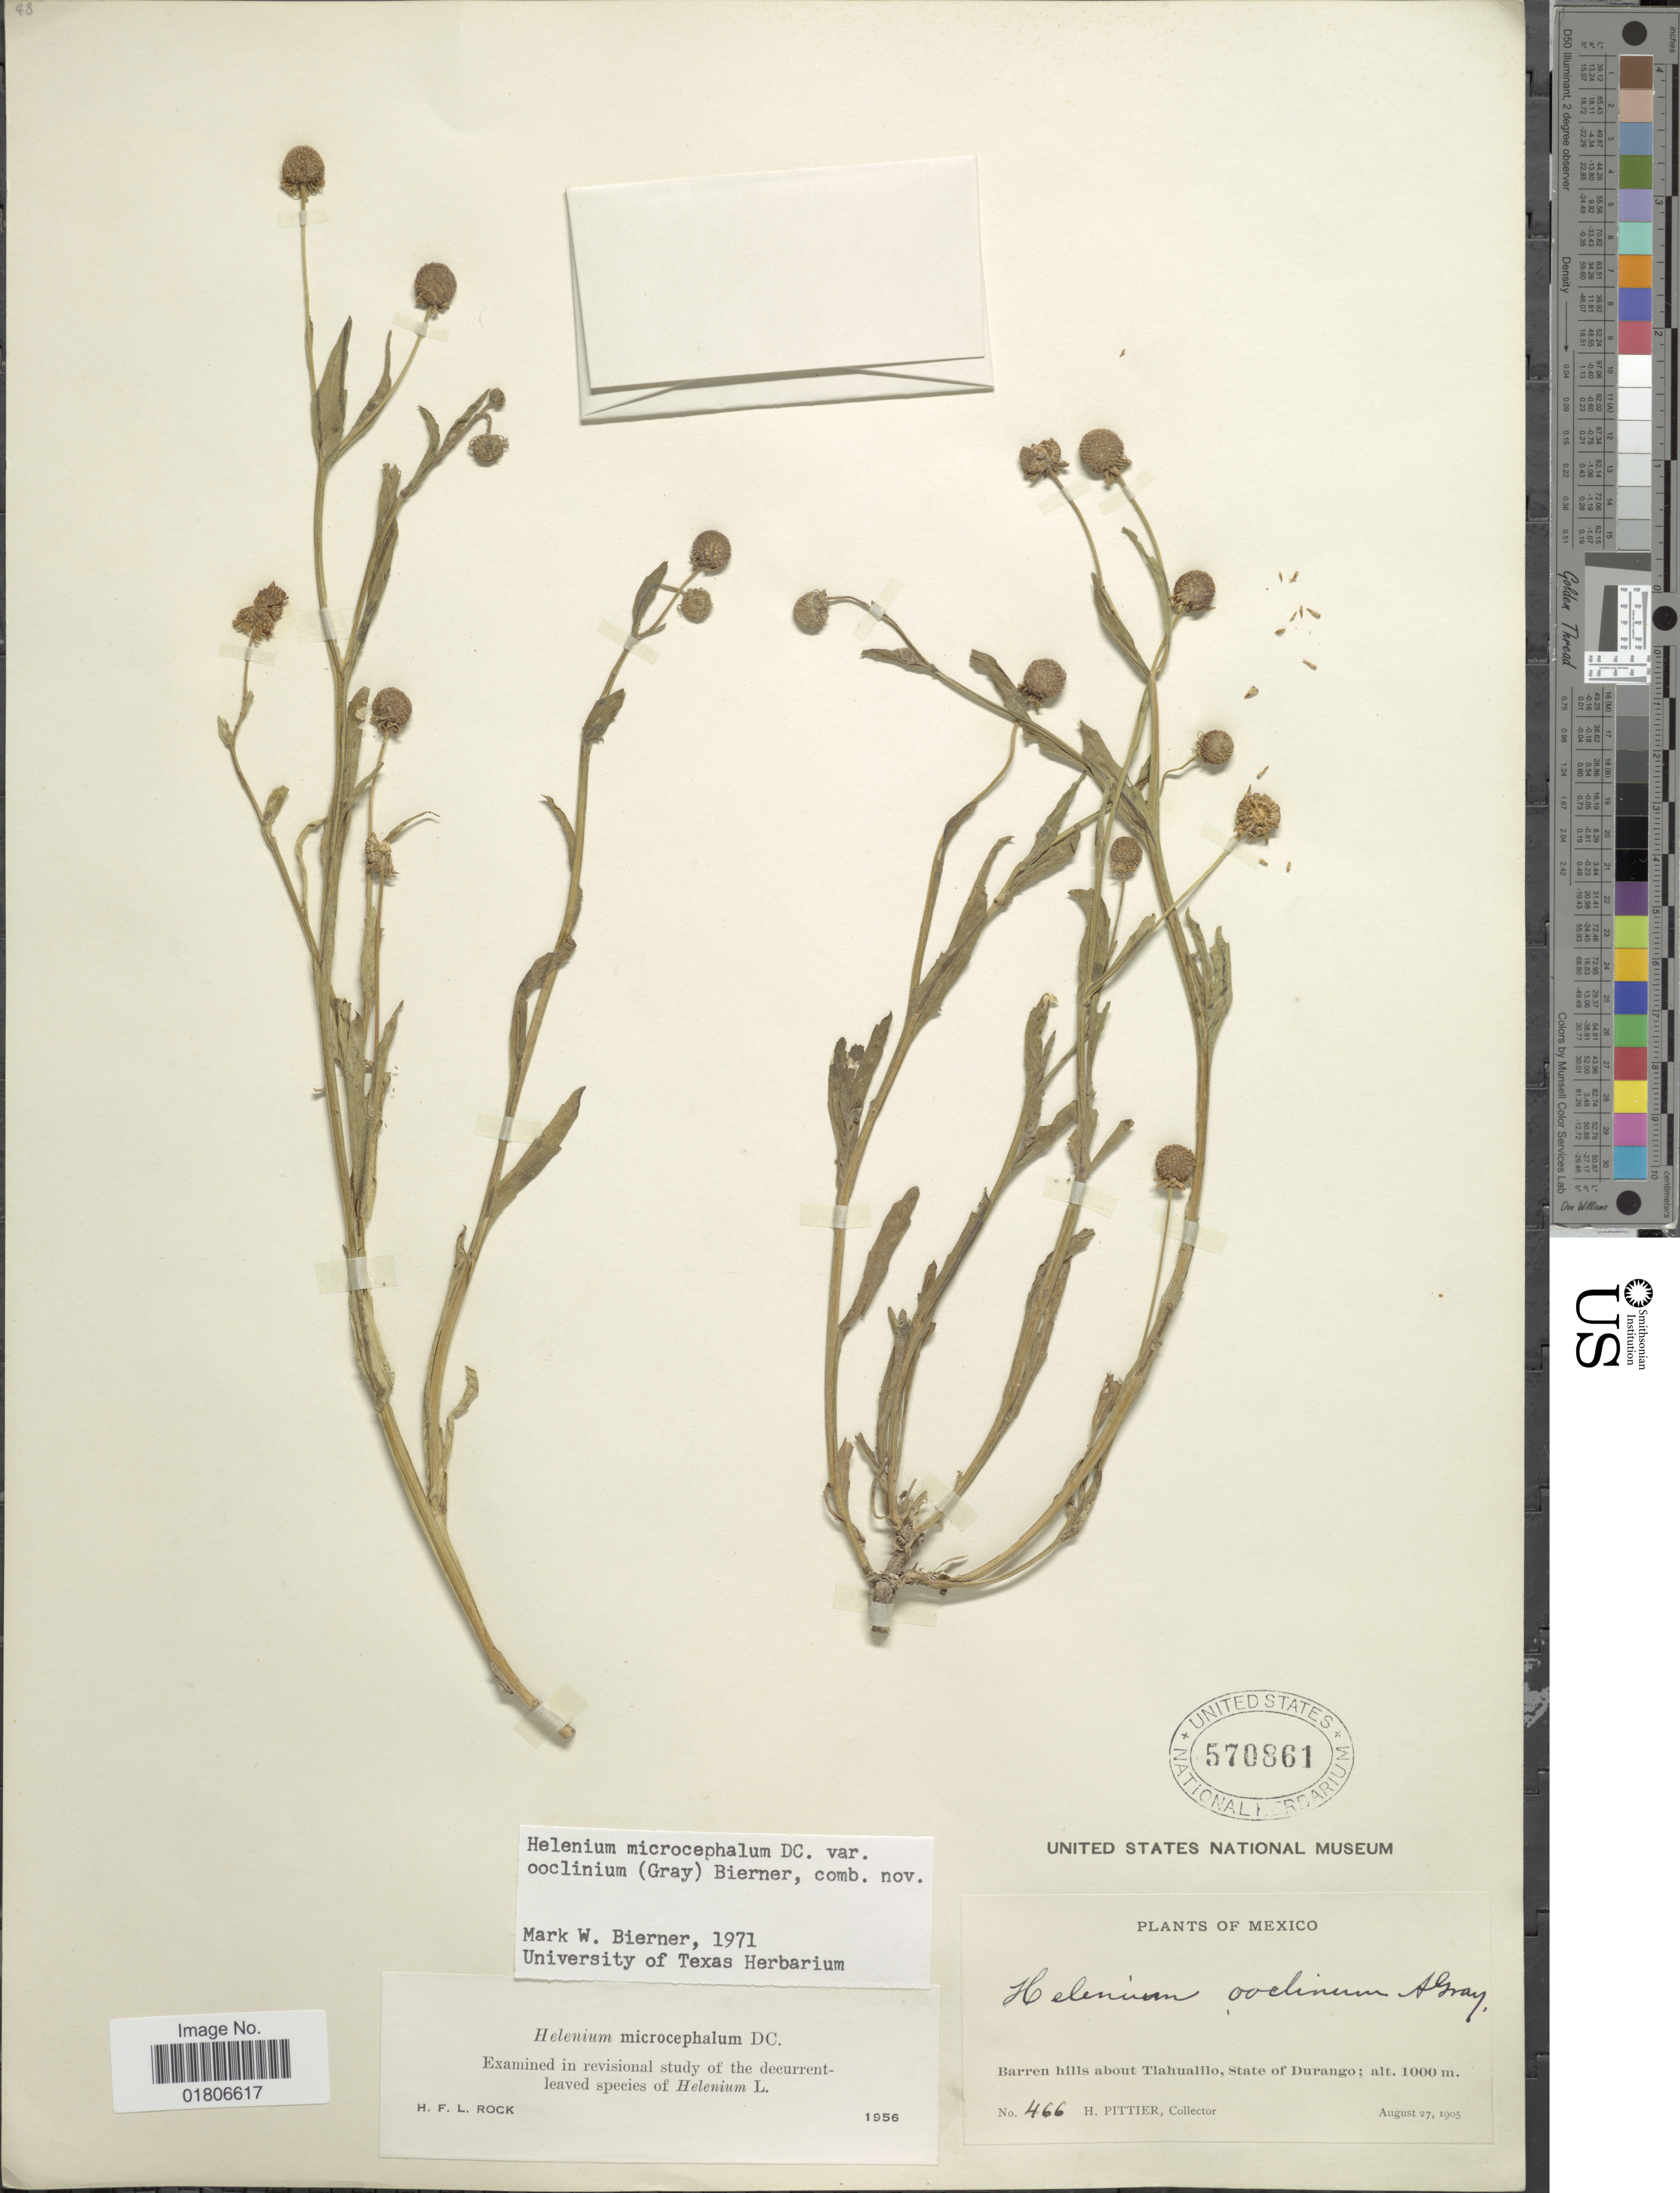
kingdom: Plantae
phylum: Tracheophyta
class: Magnoliopsida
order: Asterales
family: Asteraceae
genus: Helenium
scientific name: Helenium microcephalum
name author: DC.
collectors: H. F. Pittier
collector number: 466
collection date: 1905-08-27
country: Mexico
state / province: Durango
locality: Barren hills about Tlahualilo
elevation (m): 1000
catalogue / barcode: US 570861